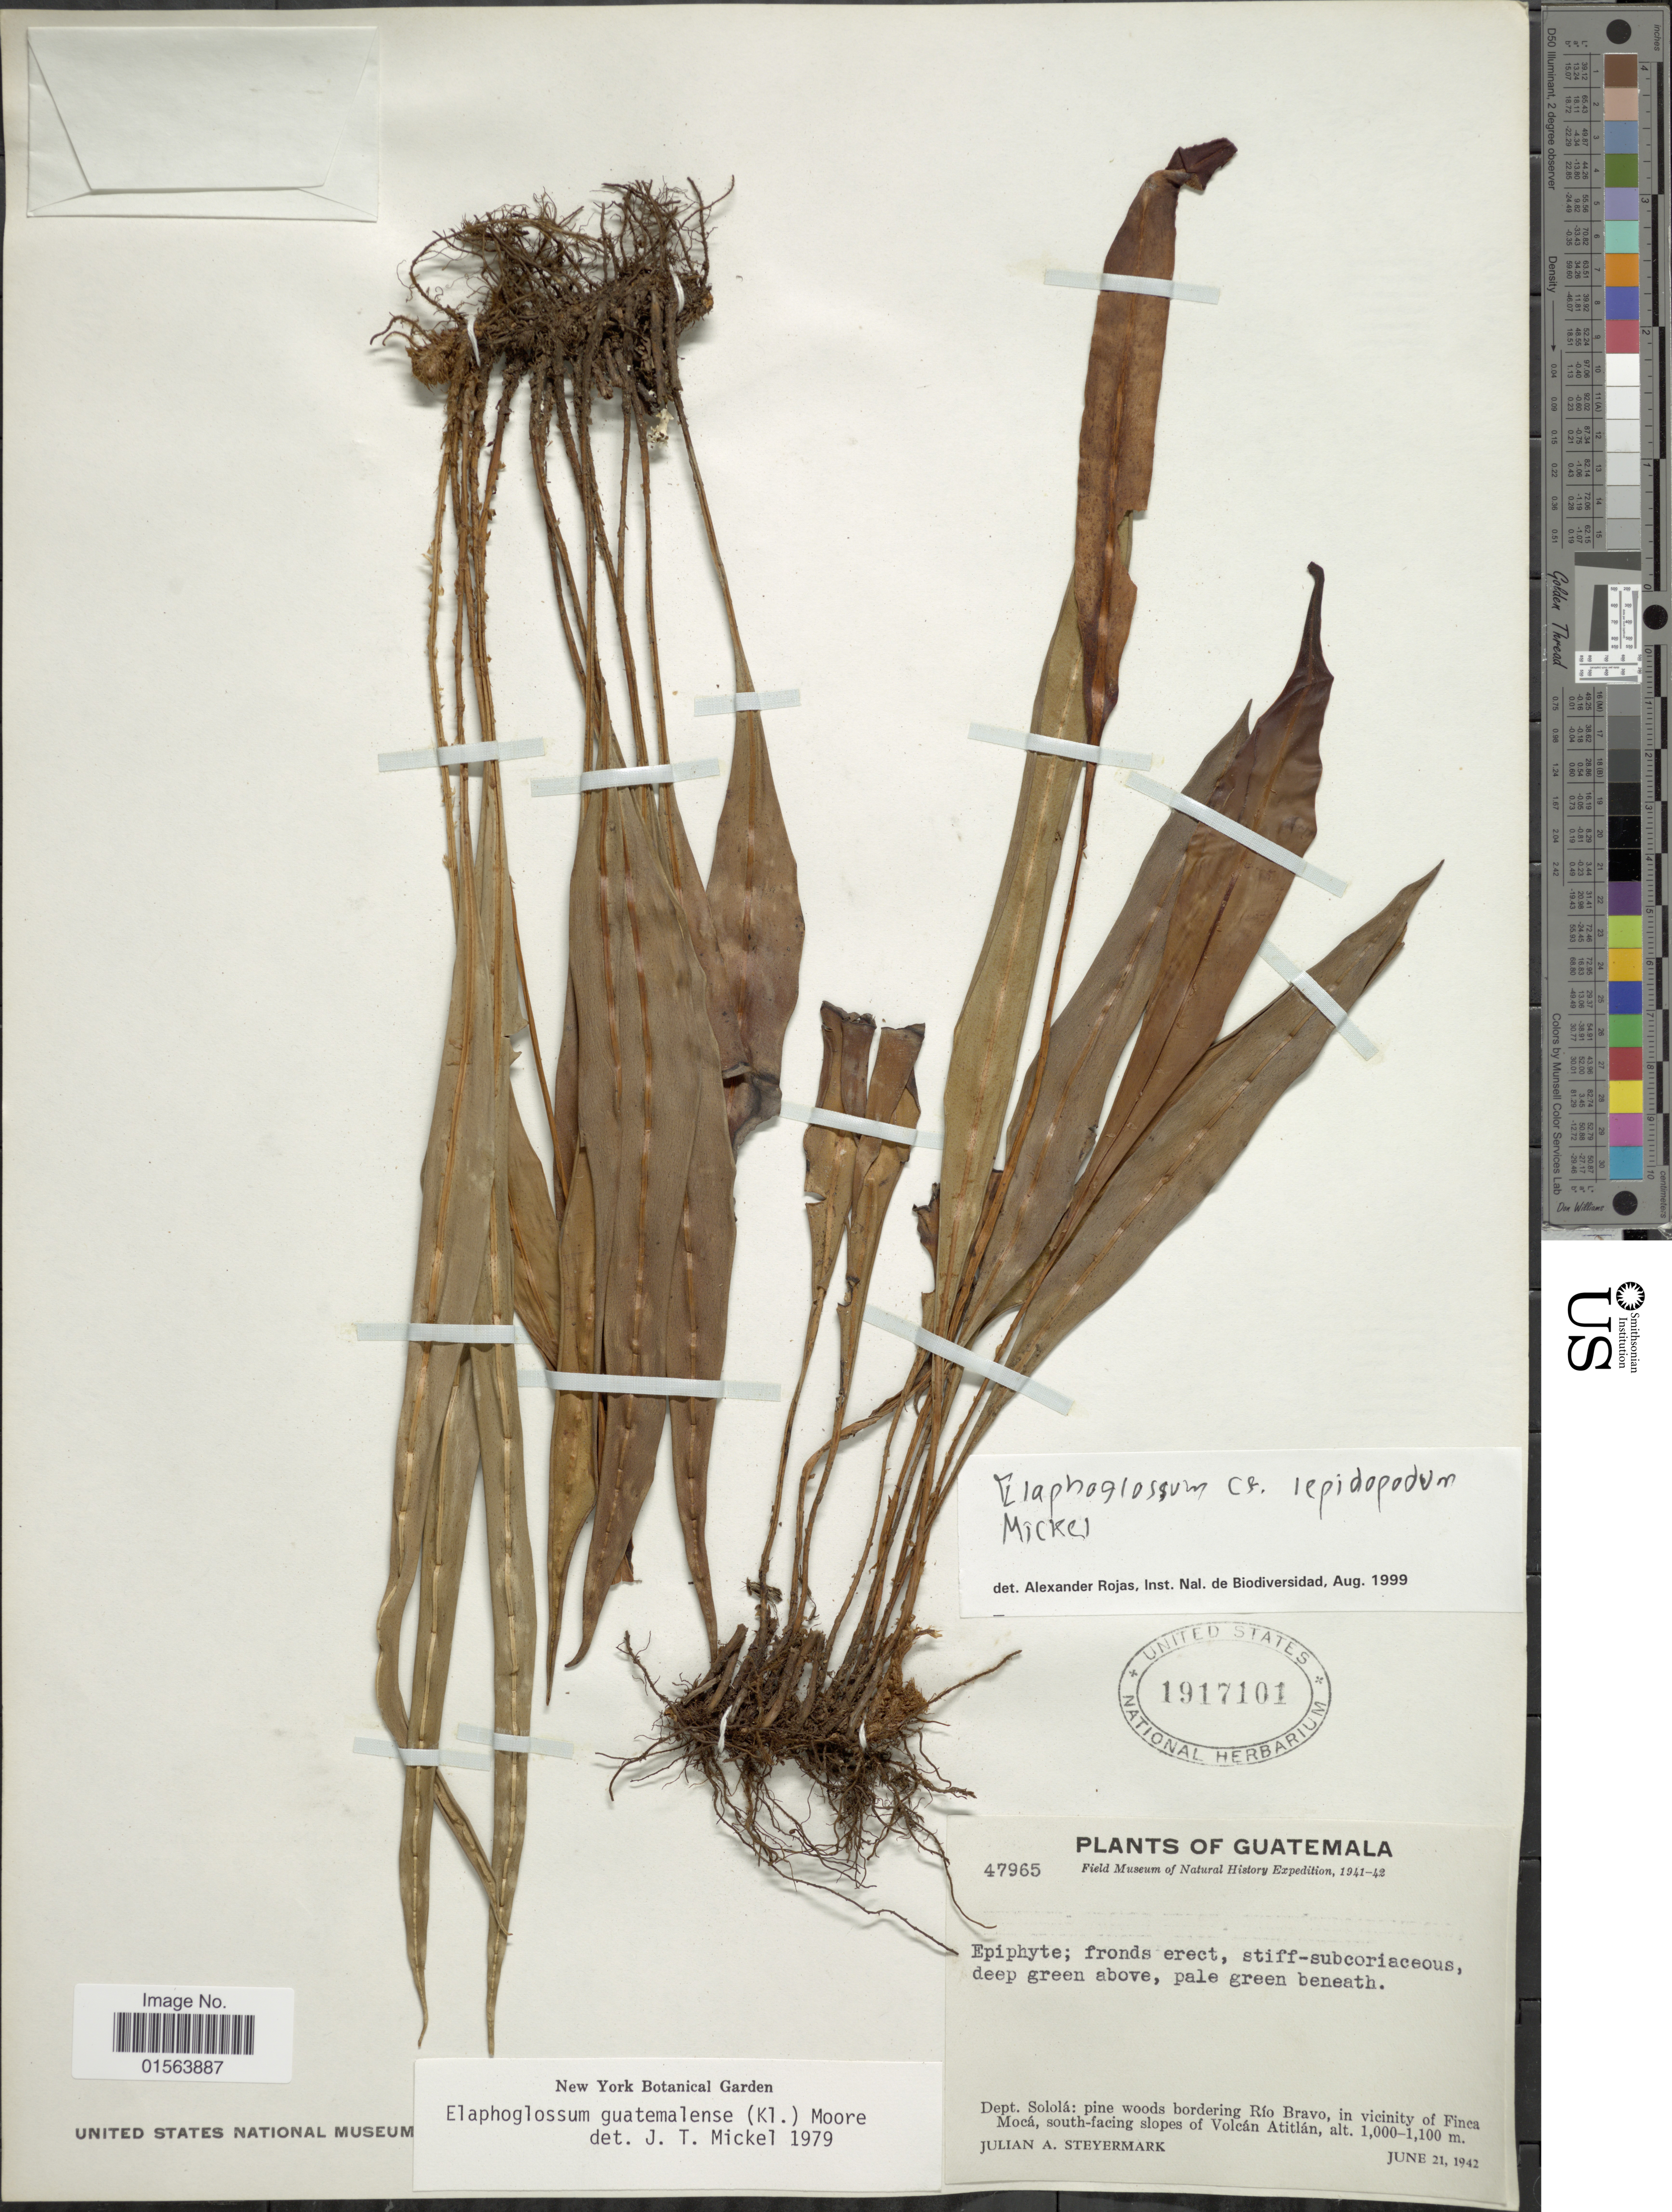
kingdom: Plantae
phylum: Tracheophyta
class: Polypodiopsida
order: Polypodiales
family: Dryopteridaceae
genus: Elaphoglossum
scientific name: Elaphoglossum guatemalense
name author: (Klotzsch) T. Moore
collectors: J. Steyermark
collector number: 47965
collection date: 1942-06-21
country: Guatemala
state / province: Sololá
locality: Dept. Solola: pine woods bordering Rio Bravo, in vicinity of Finca Moca, south-facing slopes of Volcan Atitlan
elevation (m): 1000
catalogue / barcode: US 1917101